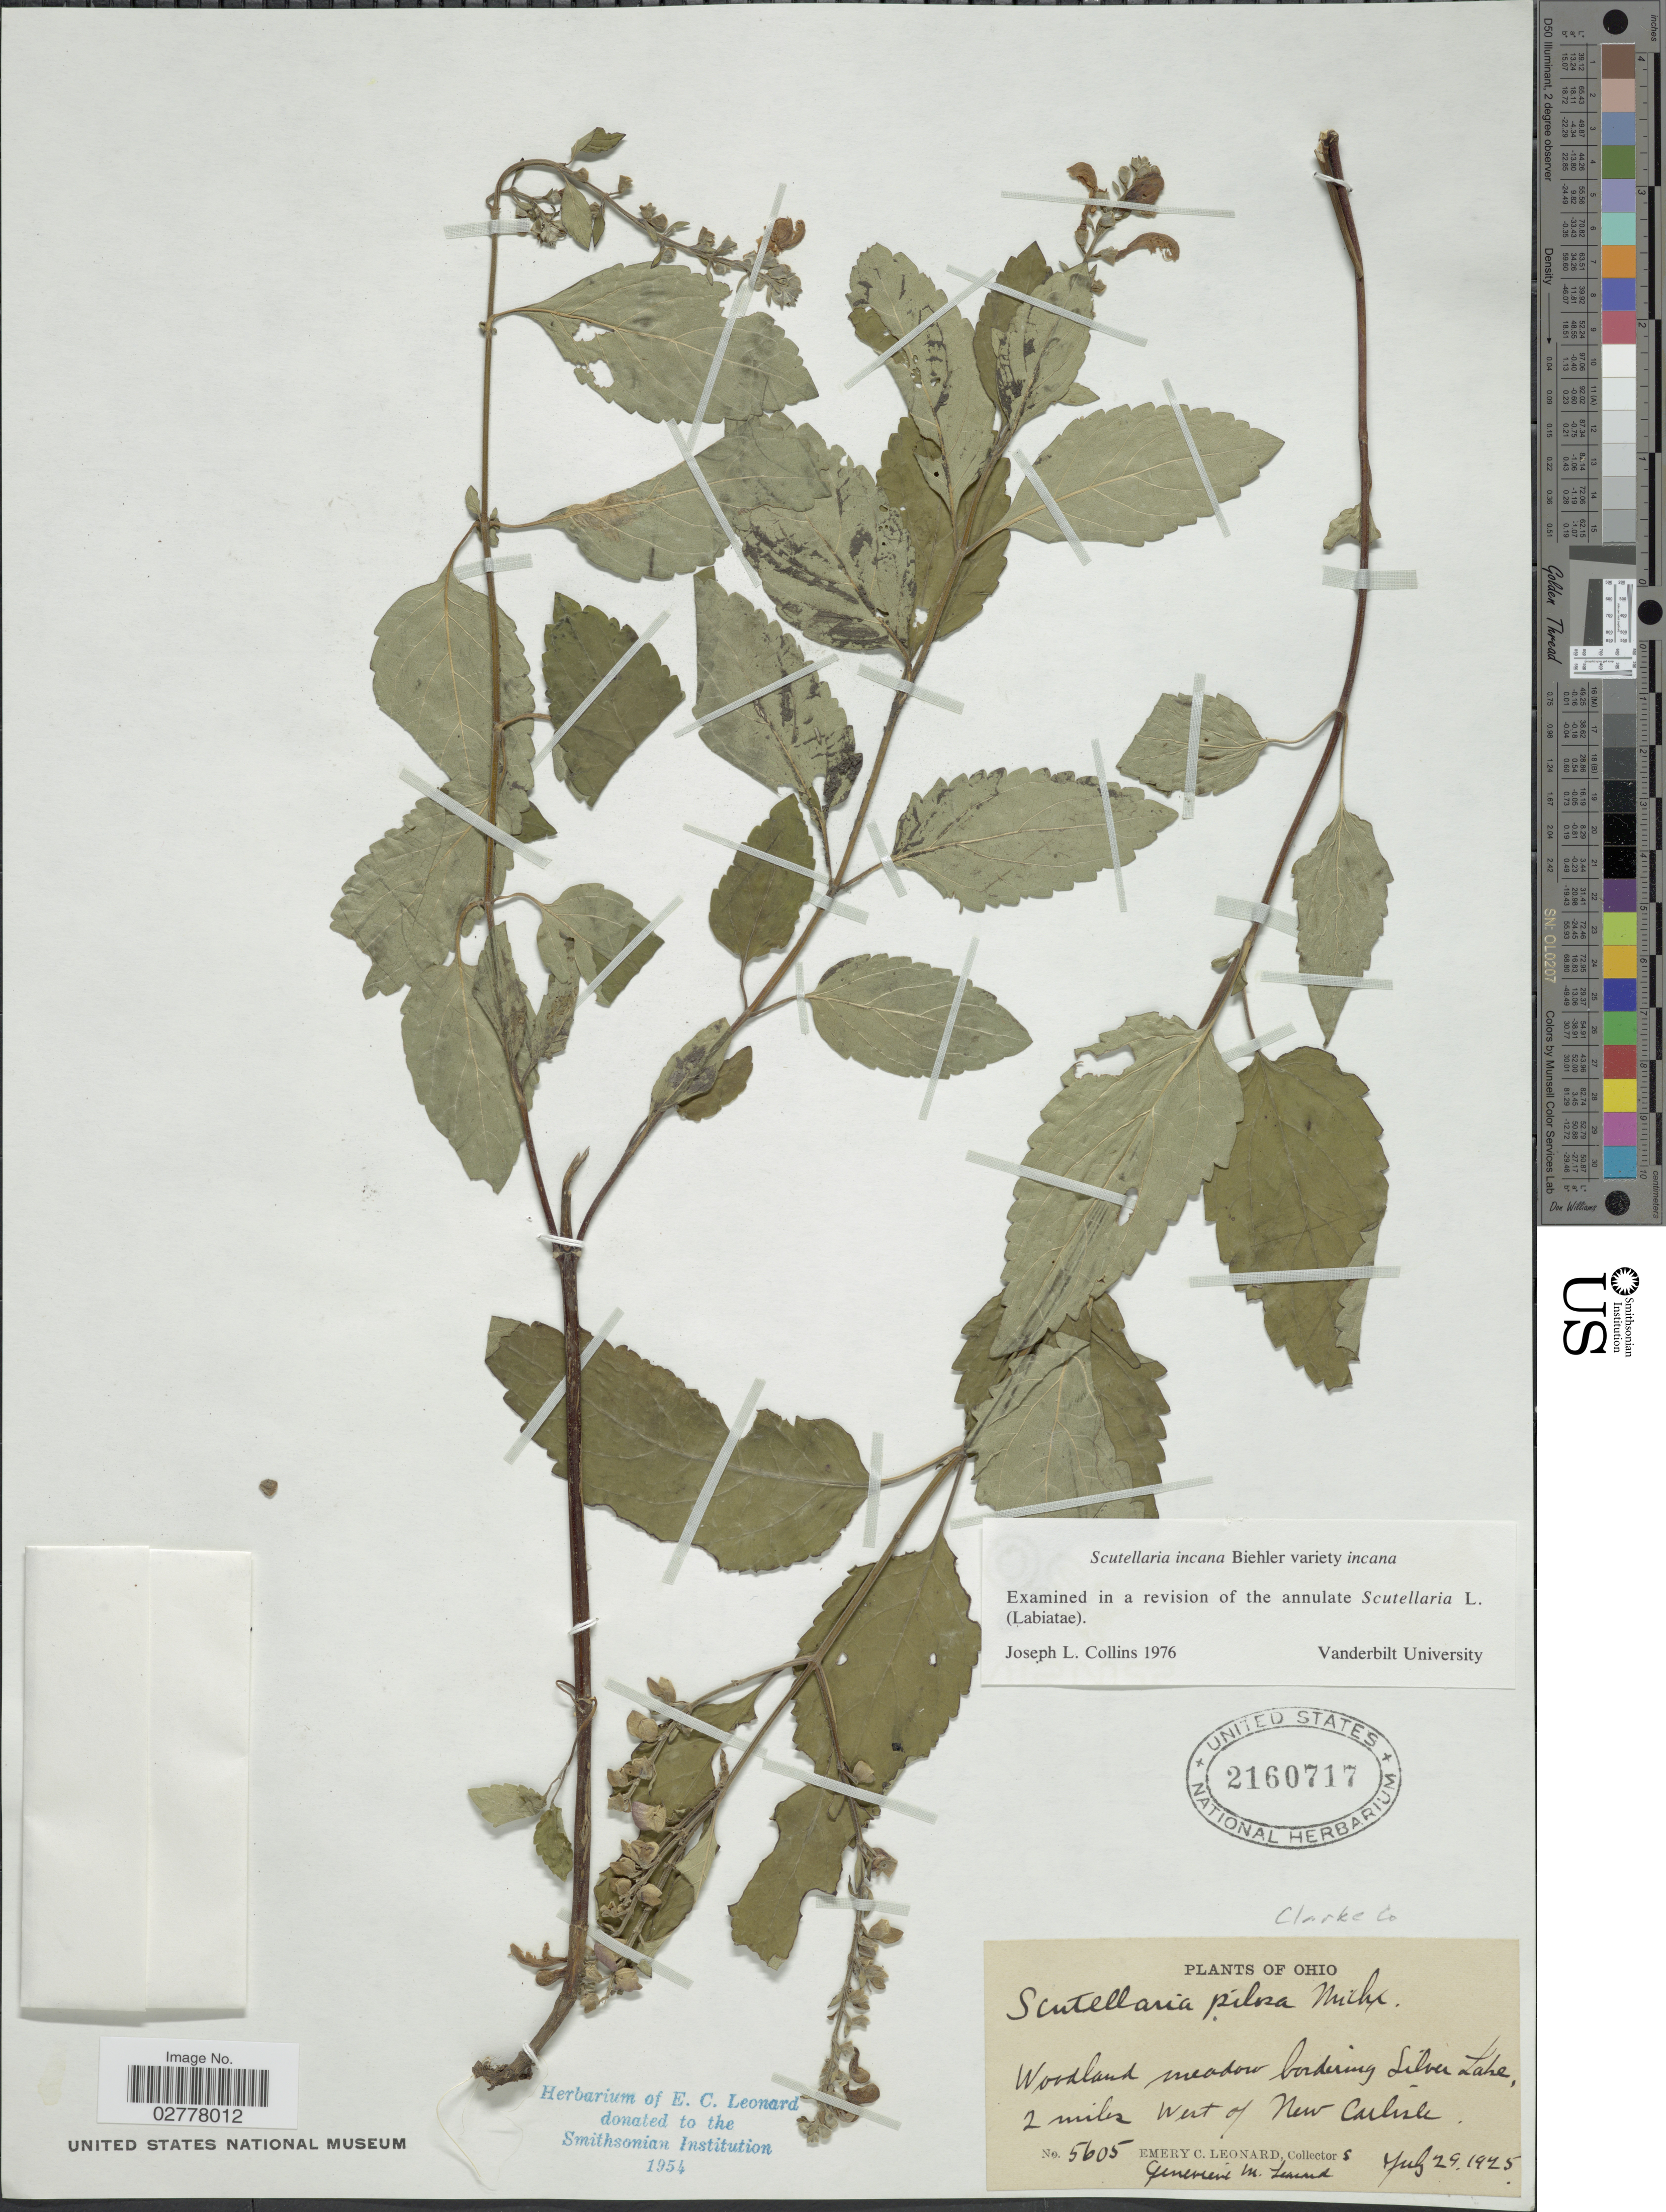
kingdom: Plantae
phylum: Tracheophyta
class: Magnoliopsida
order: Lamiales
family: Lamiaceae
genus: Scutellaria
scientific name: Scutellaria incana var. incana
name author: Biehler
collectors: E. C. Leonard & G. M. Leonard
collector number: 5605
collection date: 1925-07-29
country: United States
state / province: Ohio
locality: Woodland meadow bordering Silver Lake, 2 miles West of New Carlisle. Clarke Co.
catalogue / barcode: US 2160717